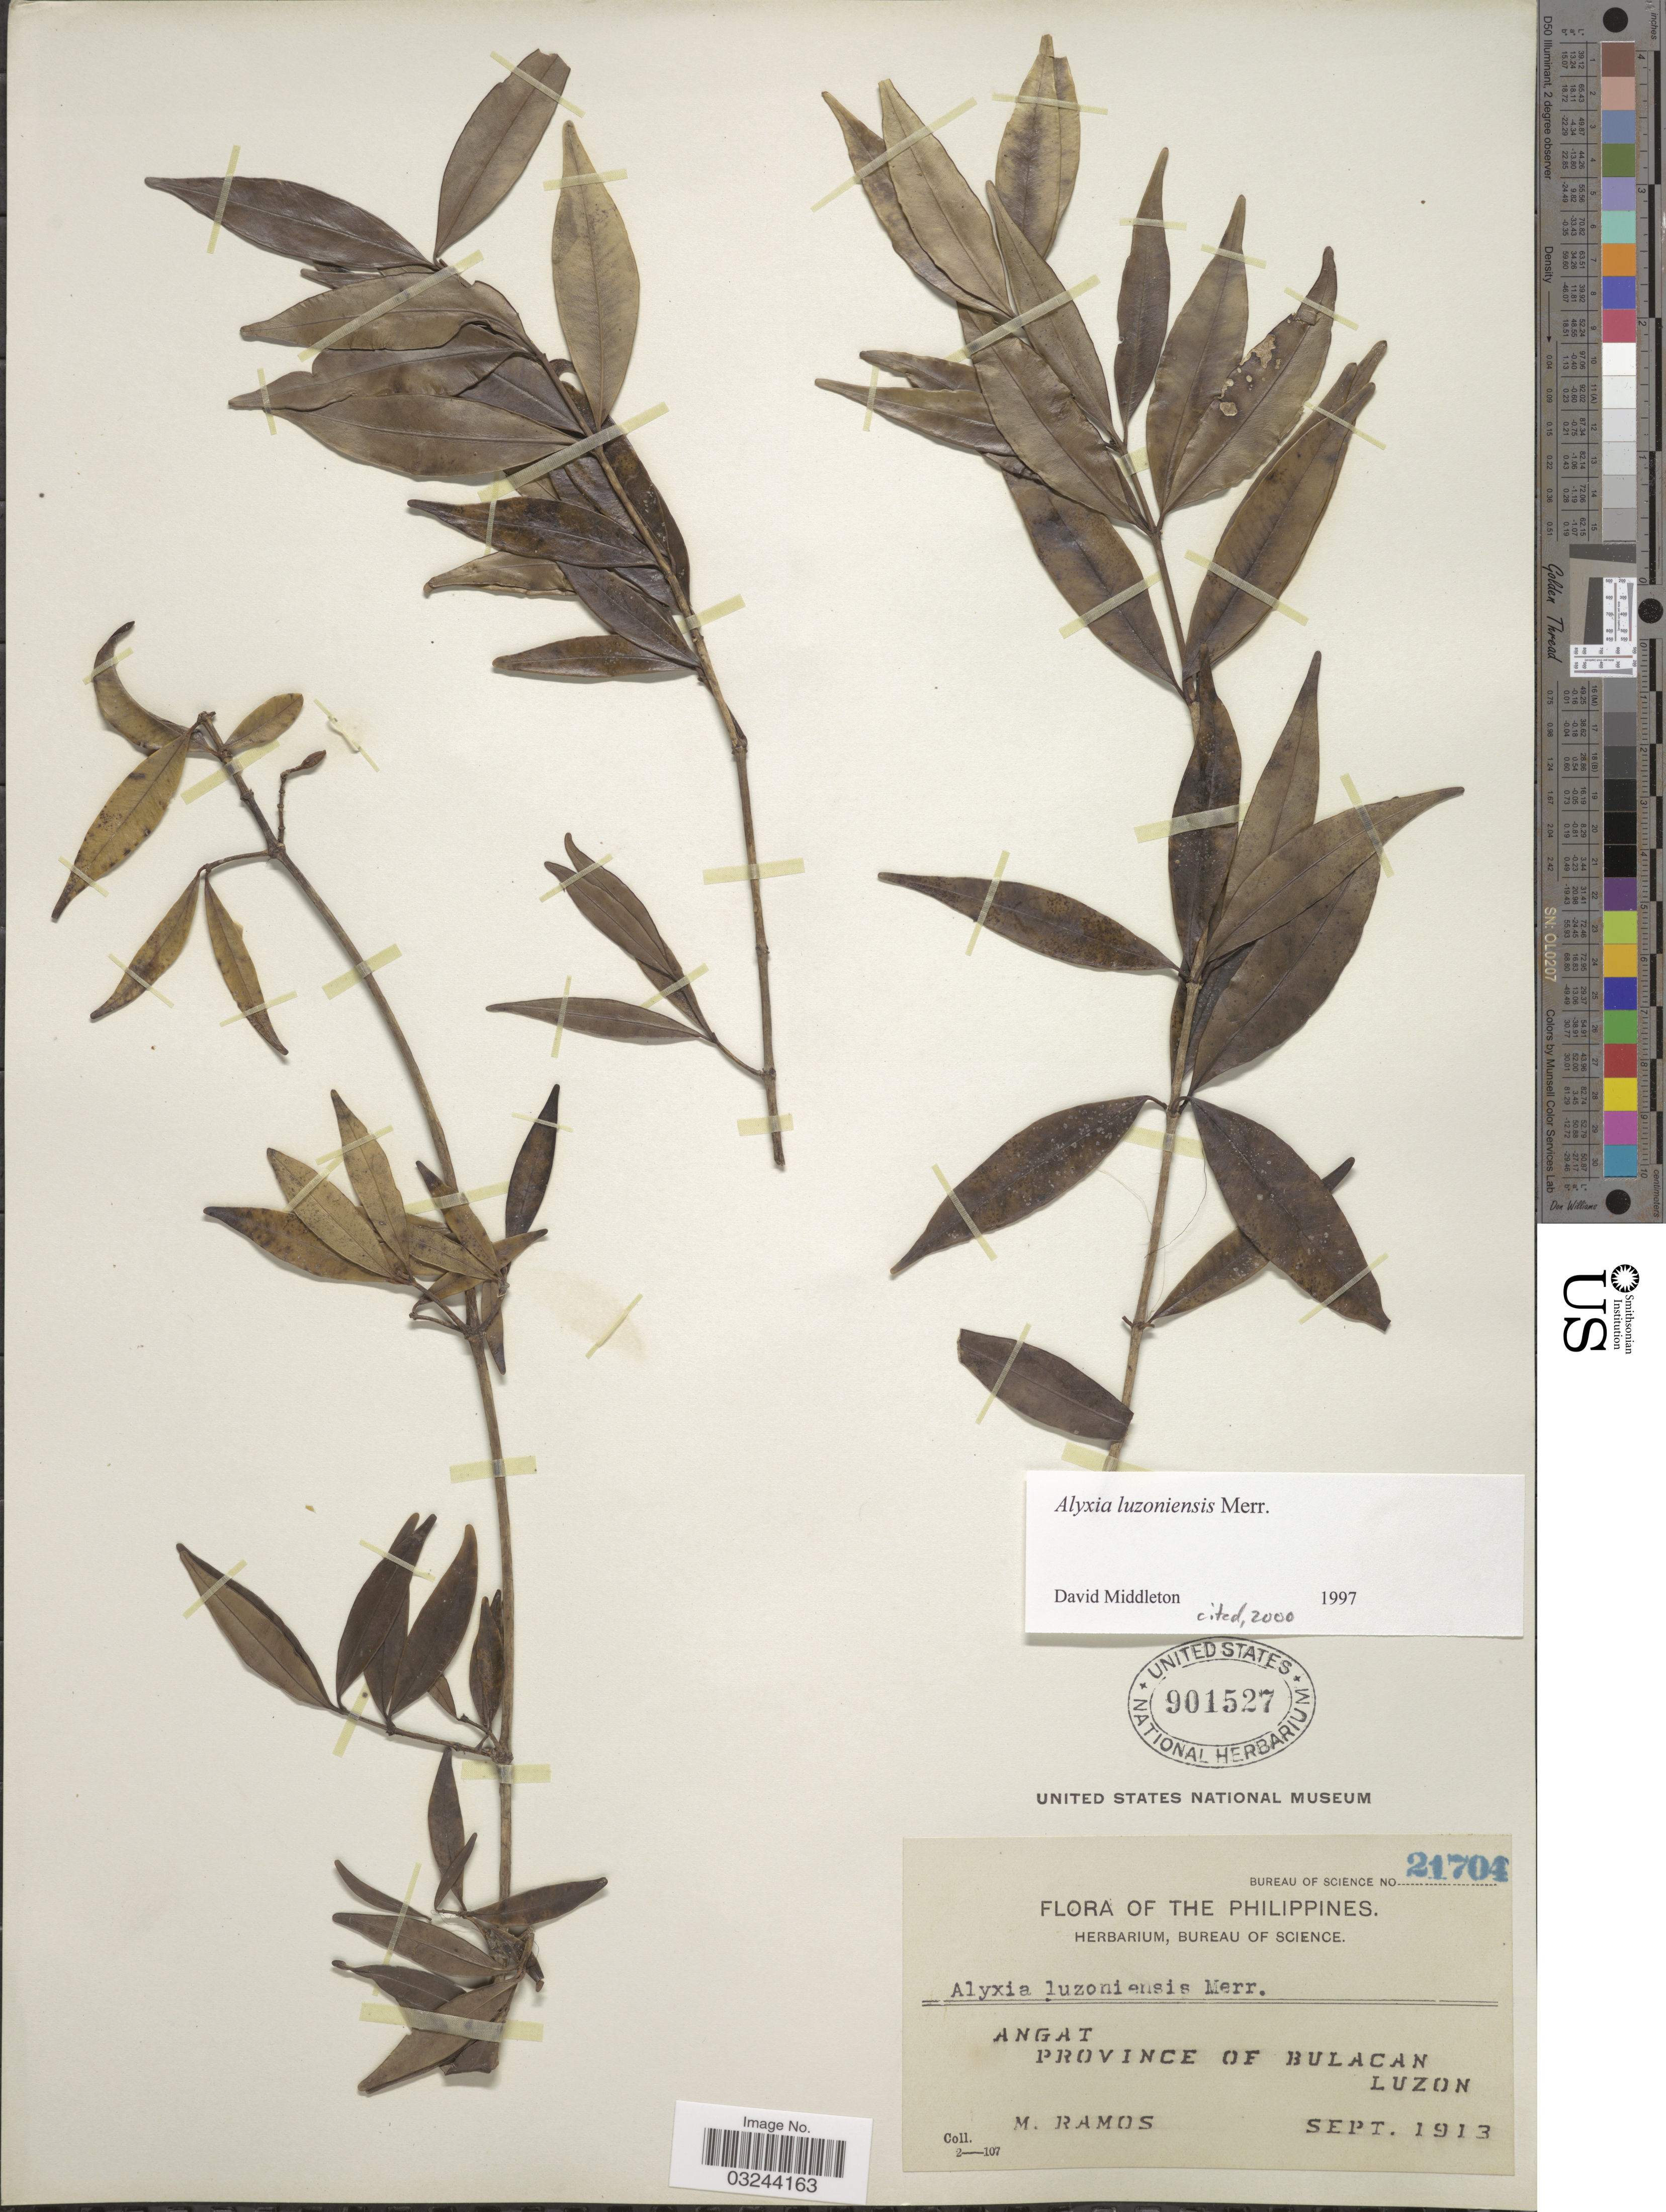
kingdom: Plantae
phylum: Tracheophyta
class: Magnoliopsida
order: Gentianales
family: Apocynaceae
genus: Alyxia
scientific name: Alyxia luzoniensis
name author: Merr.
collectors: M. Ramos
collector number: Bureau of Science 21704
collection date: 1913-09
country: Philippines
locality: Angat, Province of Bulacan, Luzon.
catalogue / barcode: US 901527